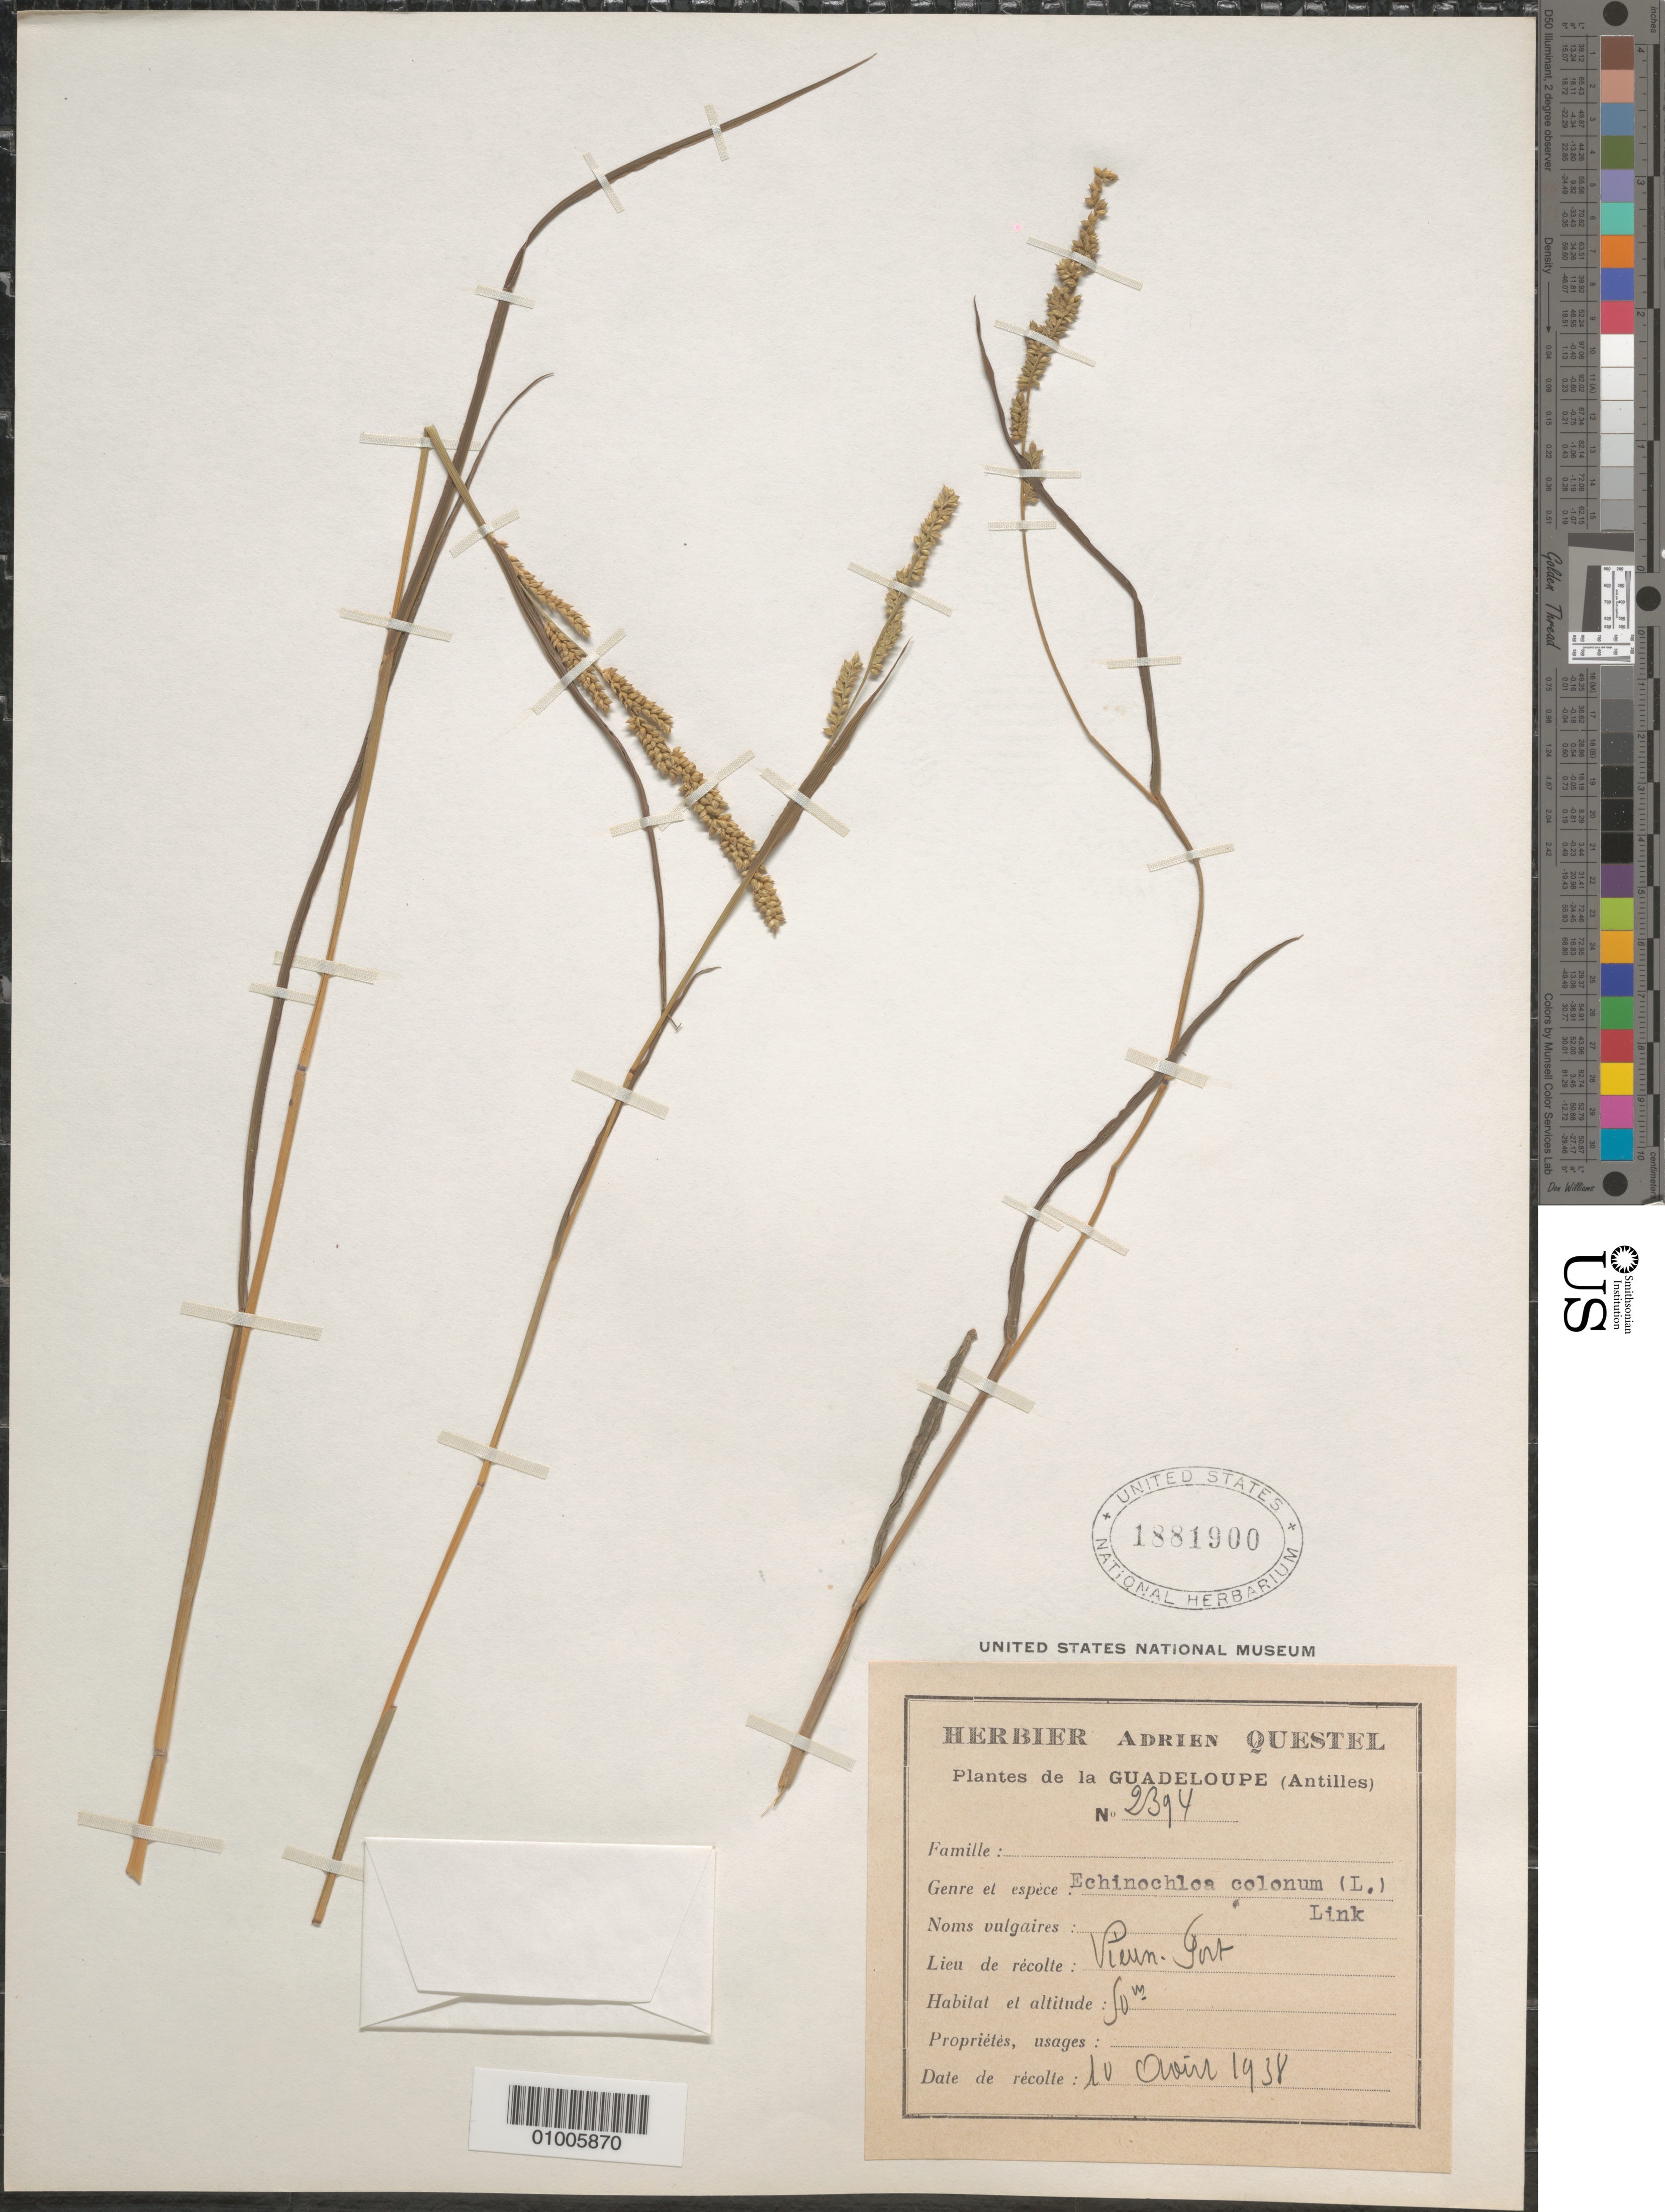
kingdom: Plantae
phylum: Tracheophyta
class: Liliopsida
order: Poales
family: Poaceae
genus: Echinochloa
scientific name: Echinochloa colona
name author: (L.) Link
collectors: A. Questel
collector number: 2394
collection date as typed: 10 Apr 1938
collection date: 1938-04-10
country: Guadeloupe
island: Basse Terre [Guadeloupe]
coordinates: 0 N, 0 E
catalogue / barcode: US 1881900